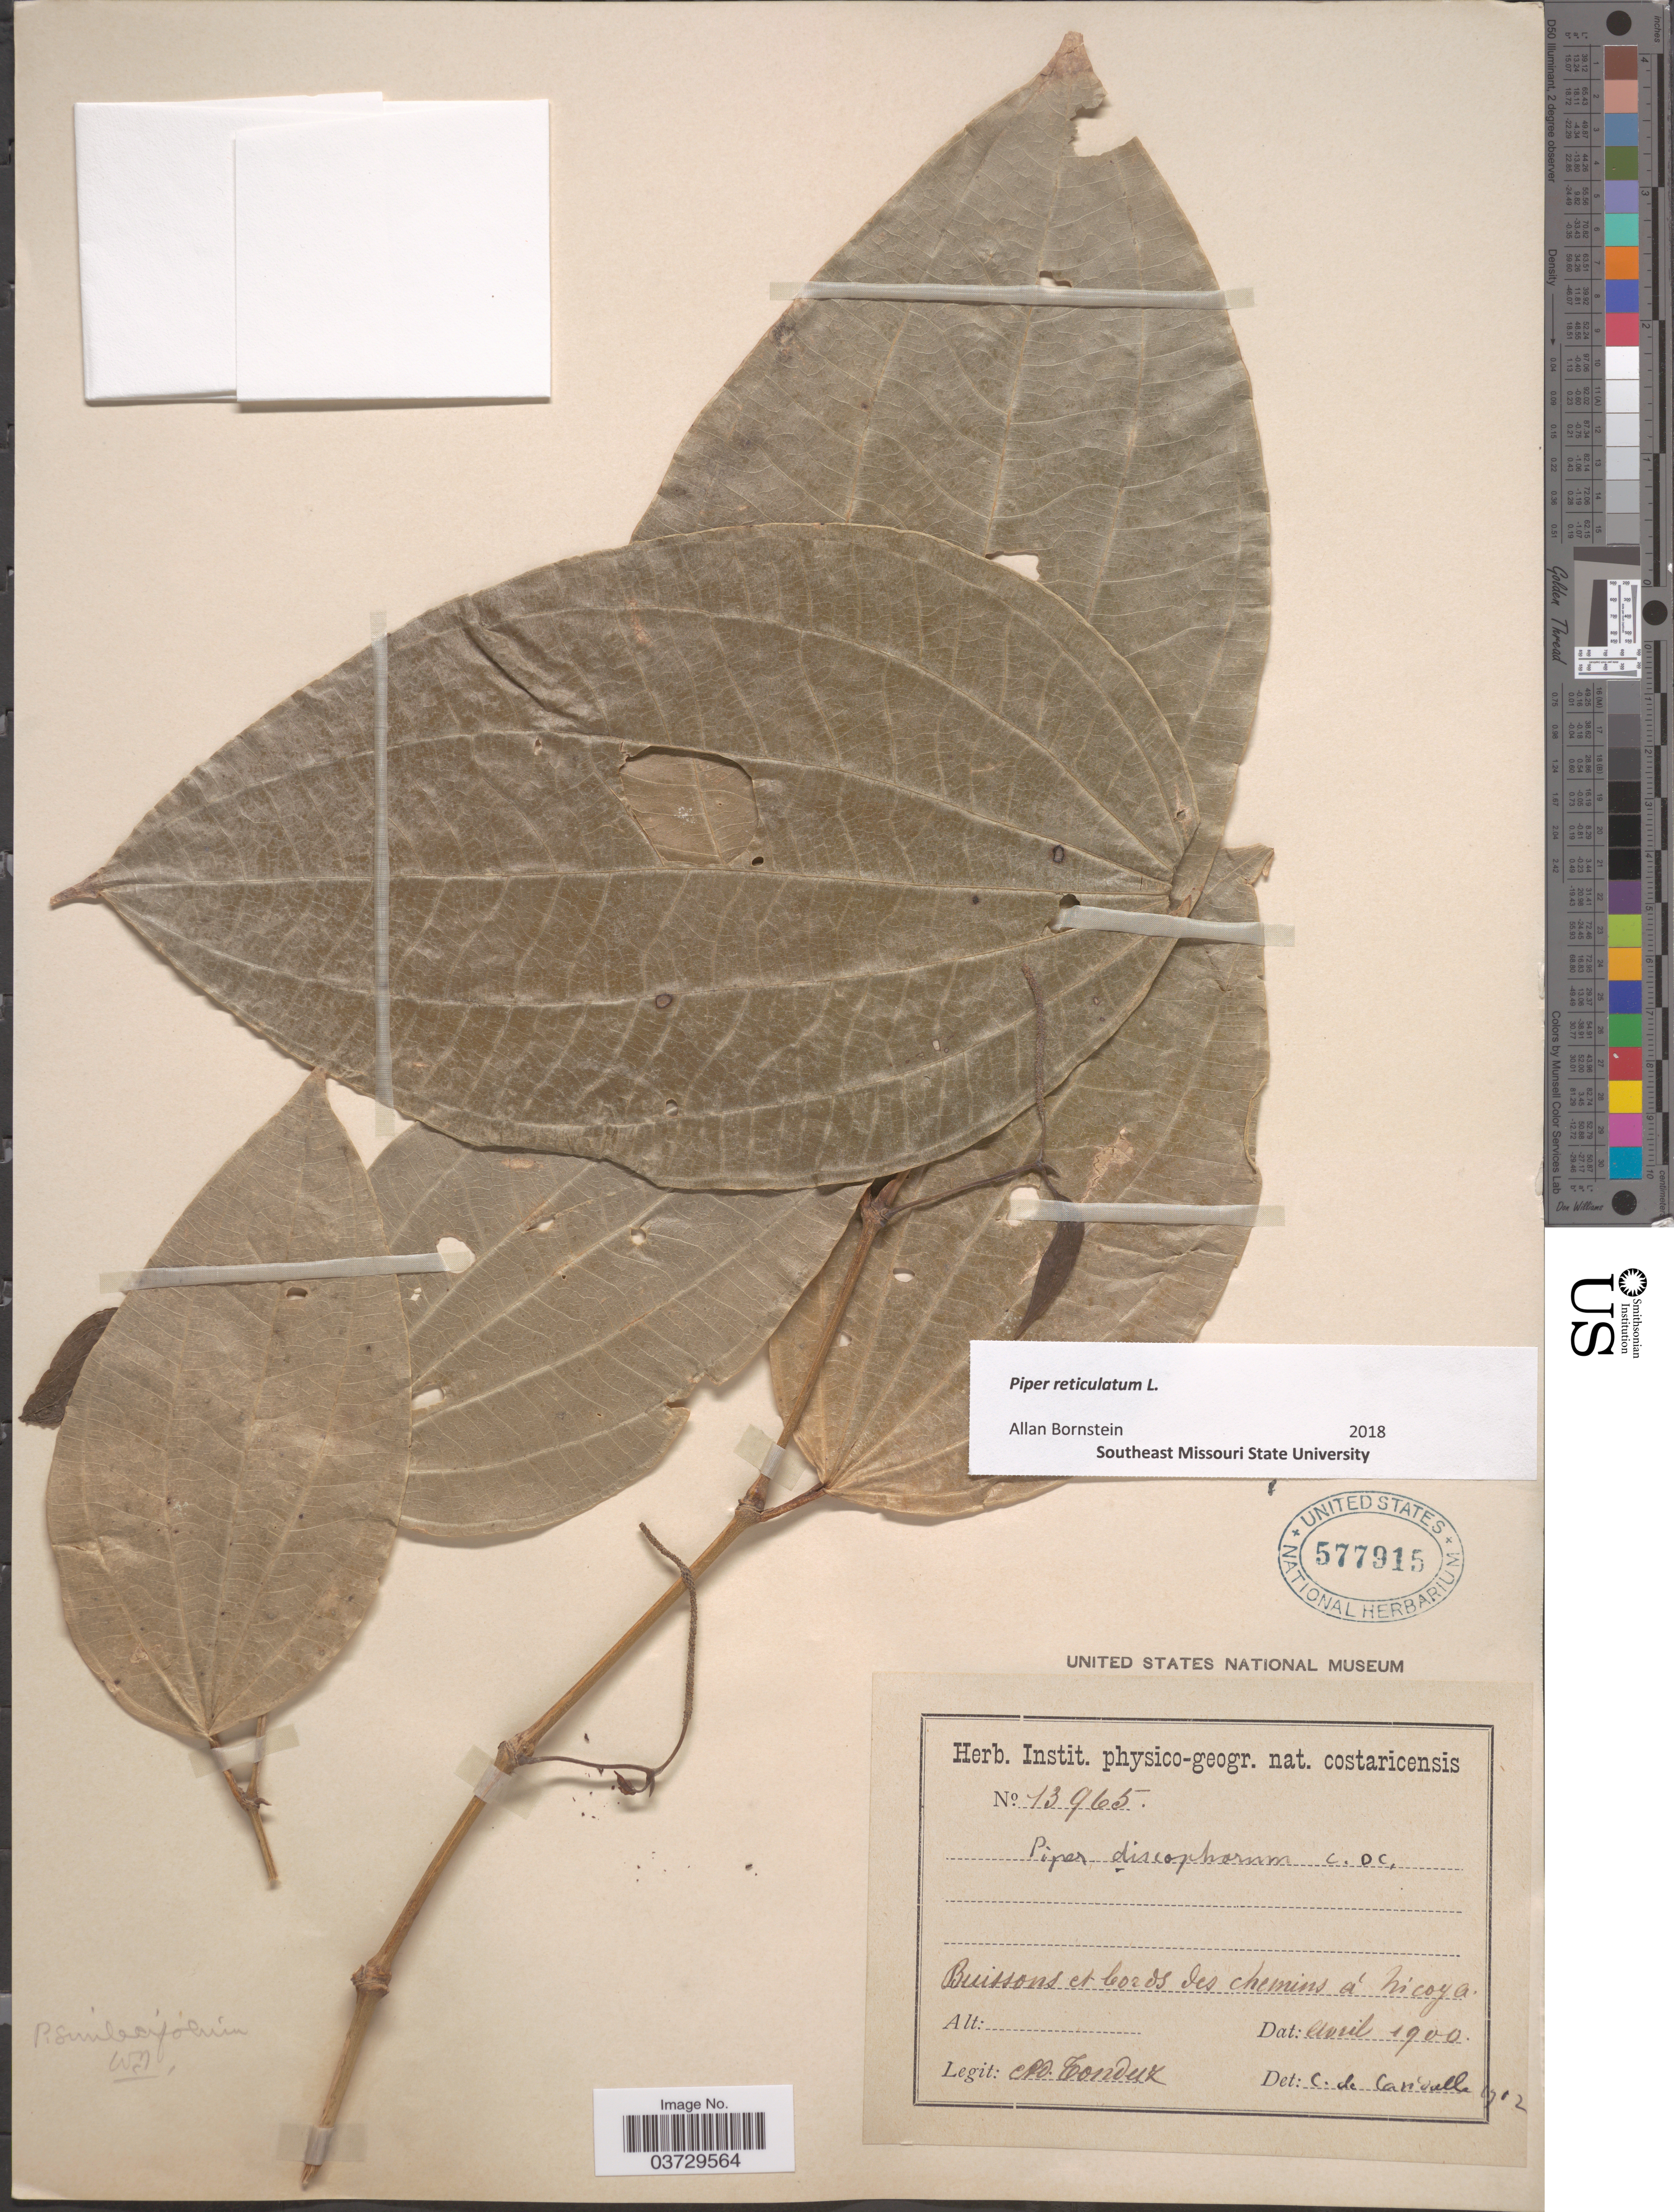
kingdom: Plantae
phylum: Tracheophyta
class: Magnoliopsida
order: Piperales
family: Piperaceae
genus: Piper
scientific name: Piper reticulatum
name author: L.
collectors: A. Tonduz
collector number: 13965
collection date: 1900-04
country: Costa Rica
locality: Buissons et bords des chemins á Nicoya.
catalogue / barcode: US 577915